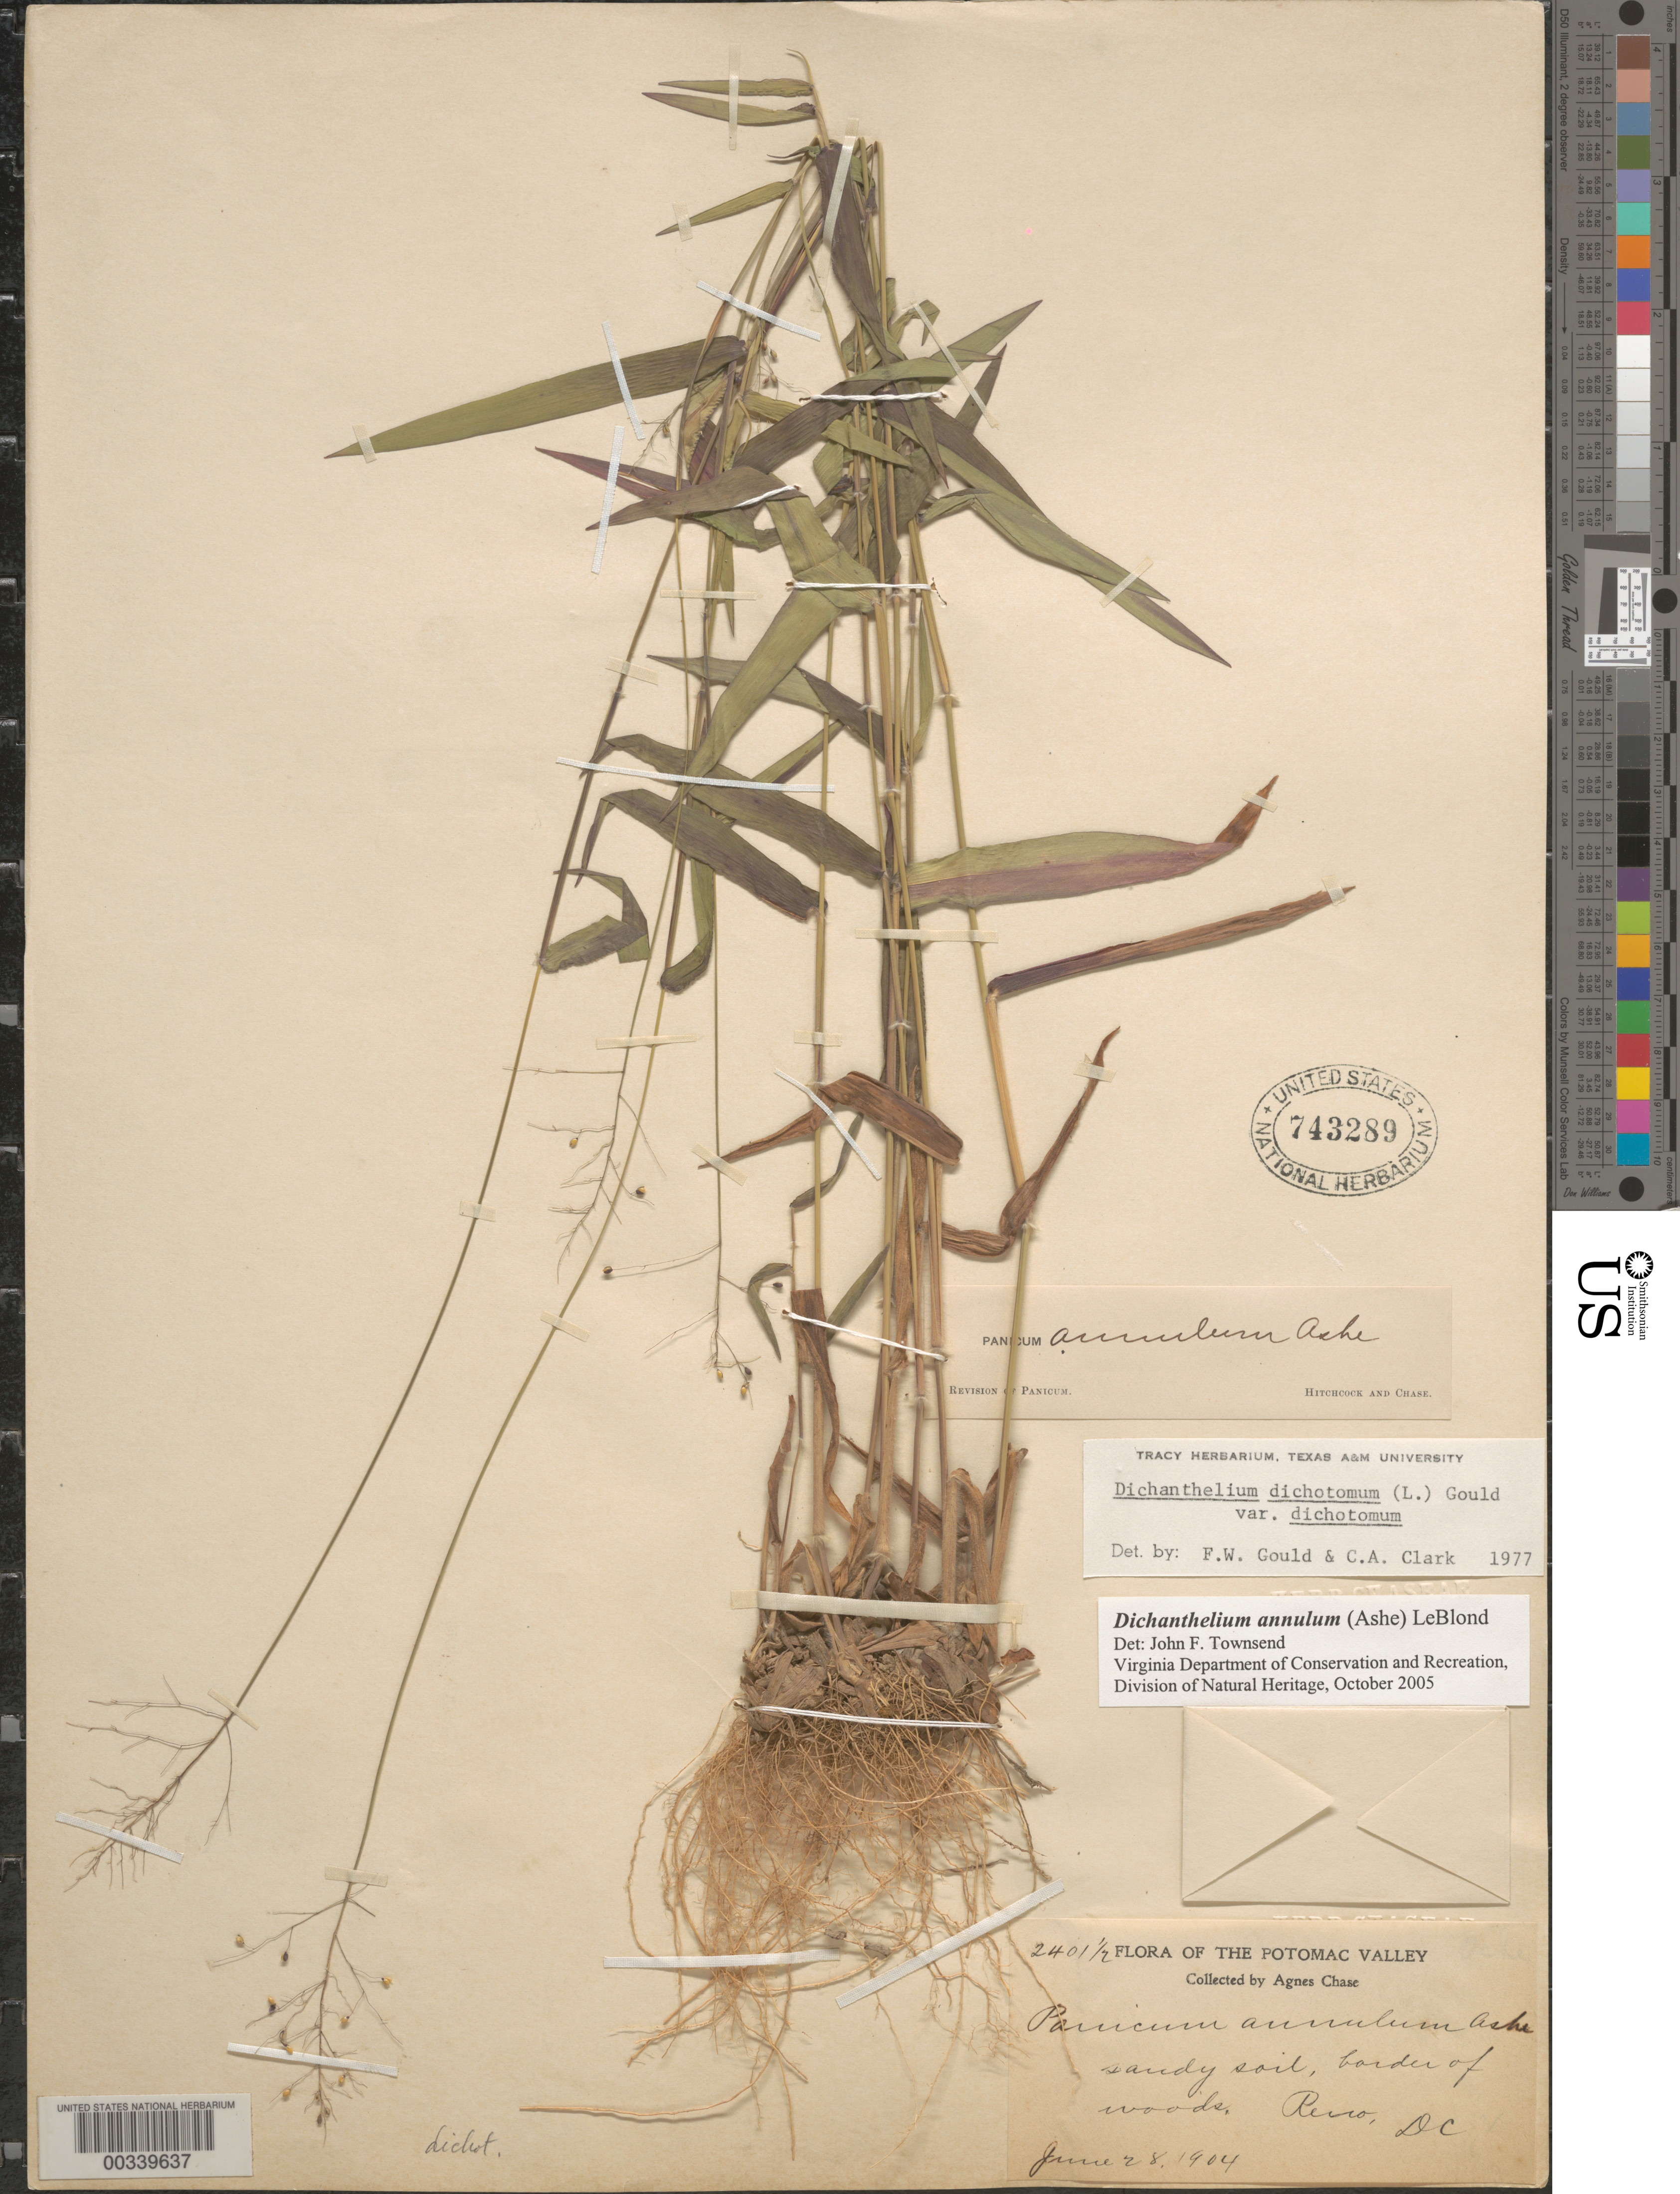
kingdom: Plantae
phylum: Tracheophyta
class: Liliopsida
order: Poales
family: Poaceae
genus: Dichanthelium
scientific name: Dichanthelium annulum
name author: (Ashe) LeBlond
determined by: Townsend, John F.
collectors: A. Chase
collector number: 2401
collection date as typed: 28 Jun 1904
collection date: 1904-06-28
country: United States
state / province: District of Columbia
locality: Reno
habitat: Sandy soil, border of woods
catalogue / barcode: US 743289